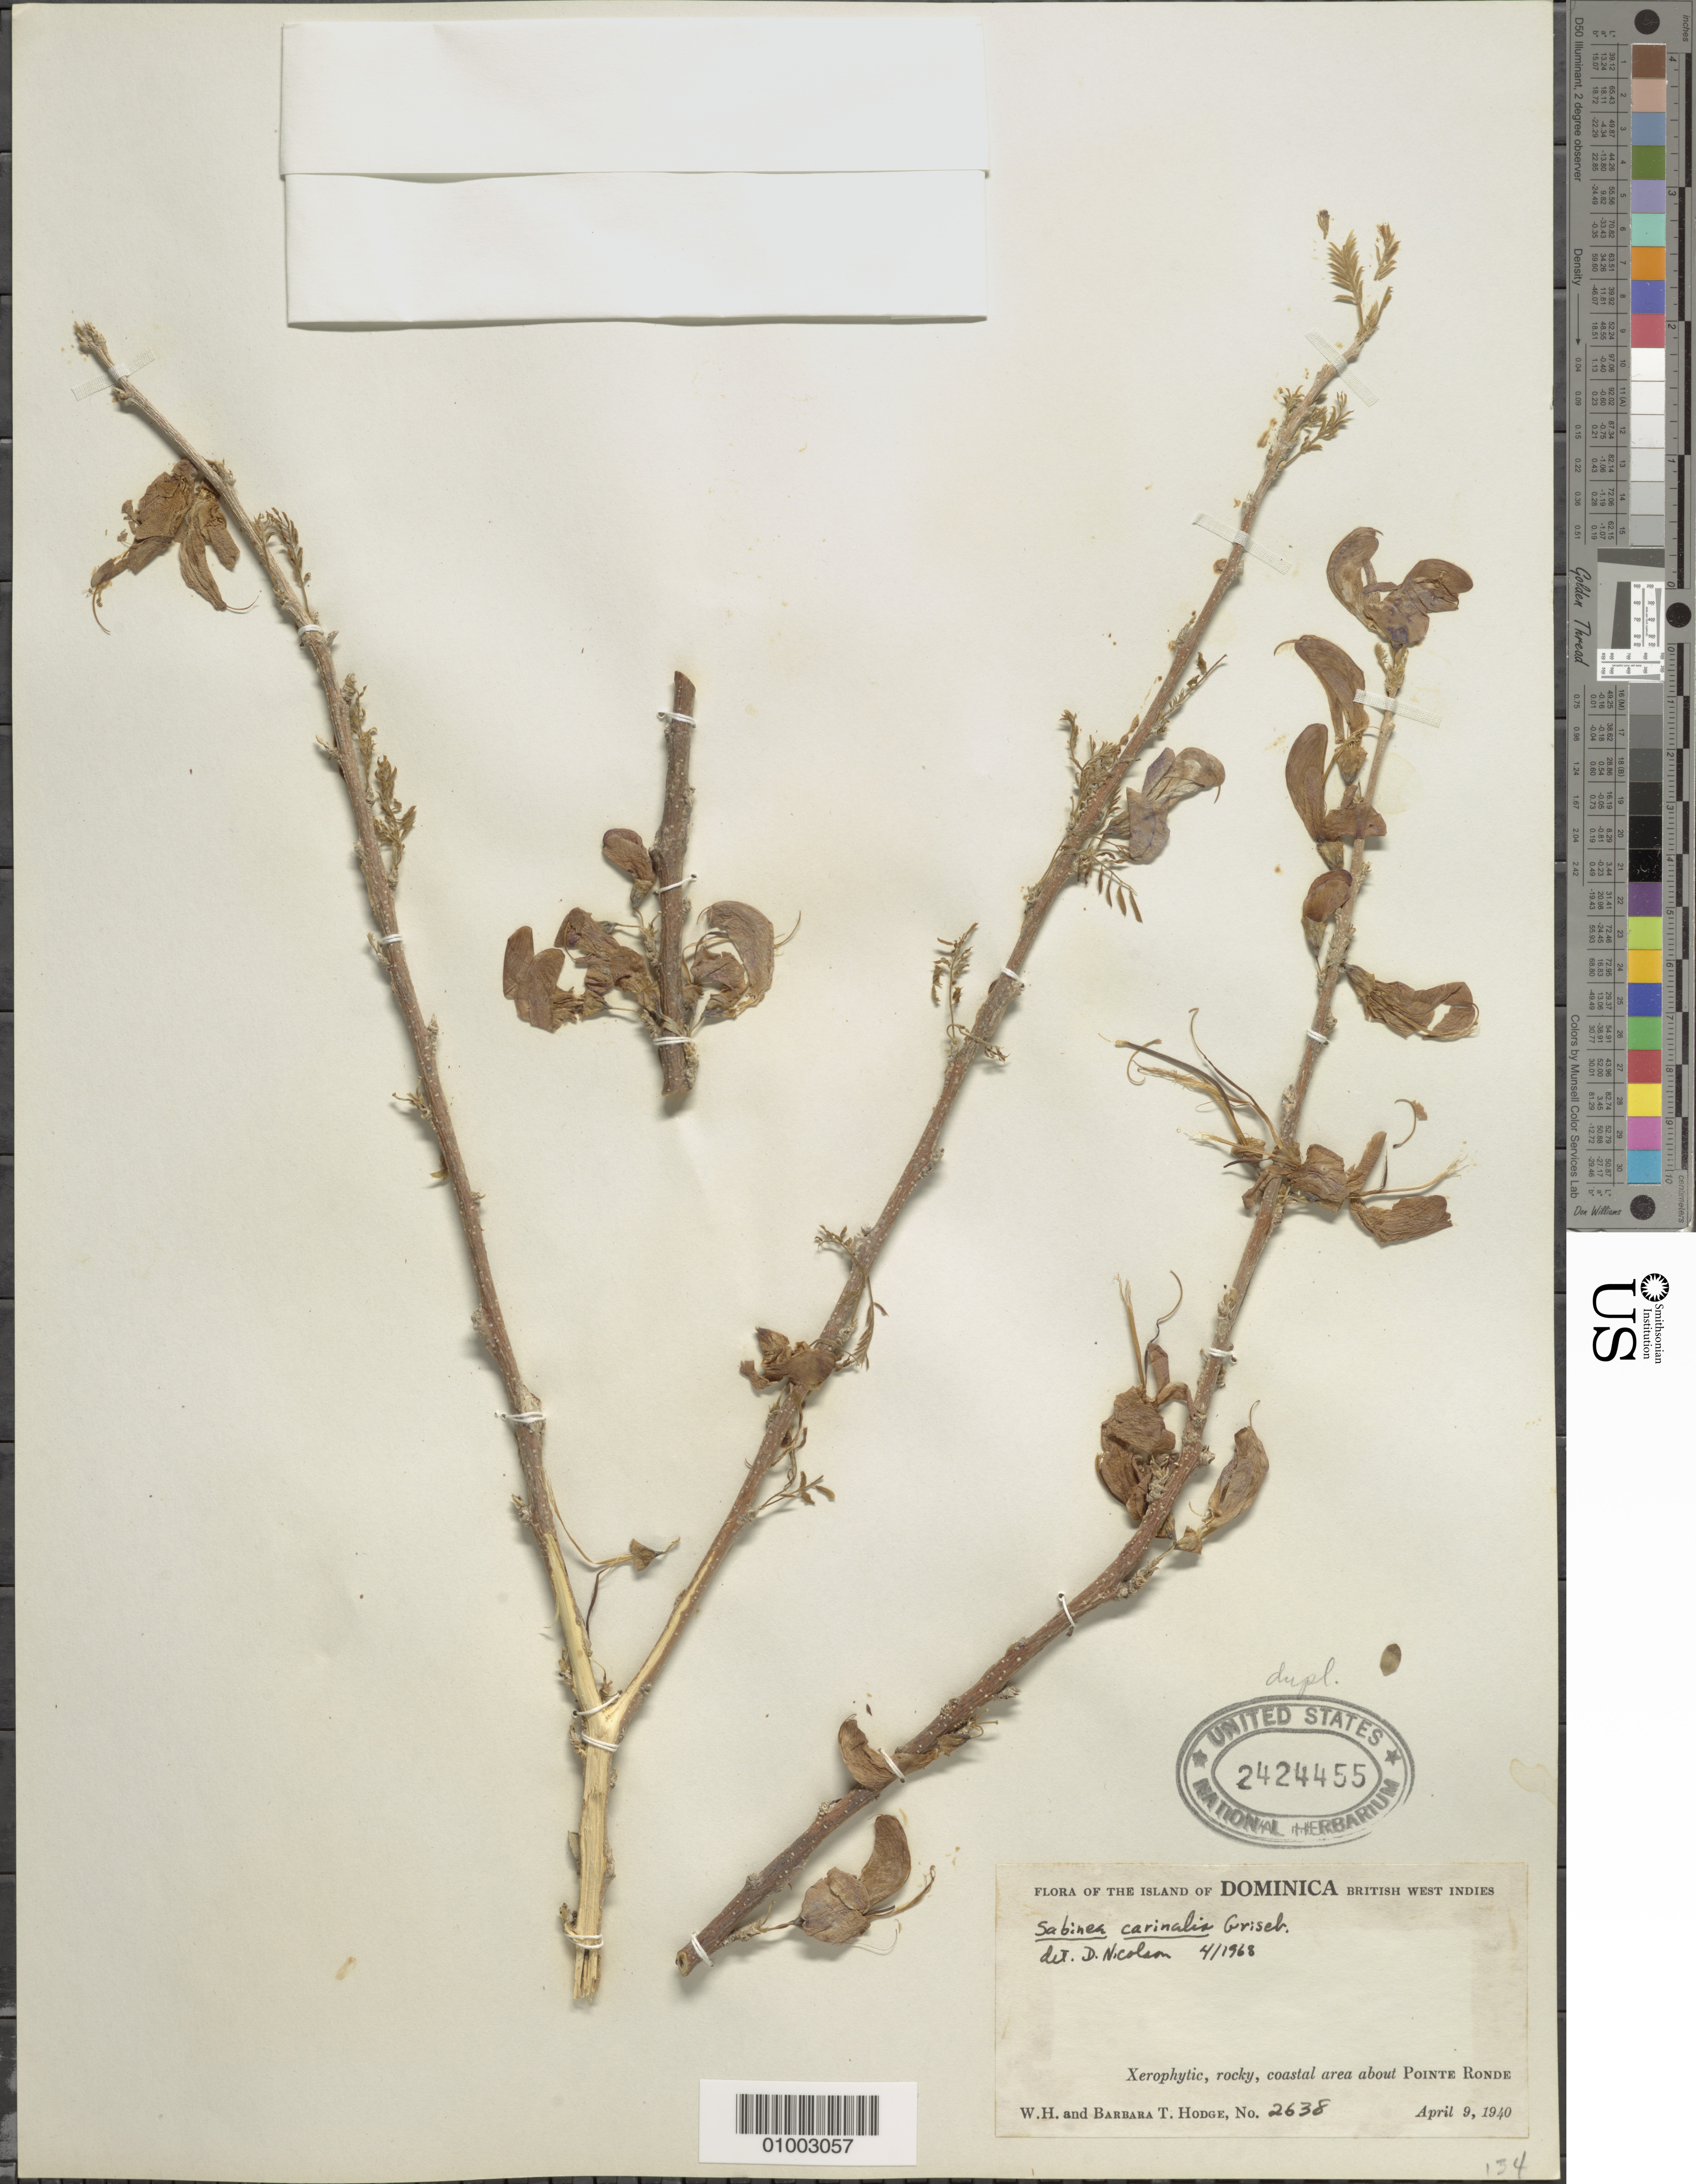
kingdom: Plantae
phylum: Tracheophyta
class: Magnoliopsida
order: Fabales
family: Fabaceae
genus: Poitea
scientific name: Poitea carinalis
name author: (Griseb.) Lavin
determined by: Strong, Mark T., (BOT), Smithsonian Institution - National Museum of Natural History (UNITED STATES)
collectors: B. Hodge & W. Hodge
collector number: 2638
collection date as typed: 09 Apr 1940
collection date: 1940-04-09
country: Dominica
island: Dominica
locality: Xerophytic, rocky, coastal area about Pointe Ronde.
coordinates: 0 N, 0 E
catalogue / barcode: US 2424455